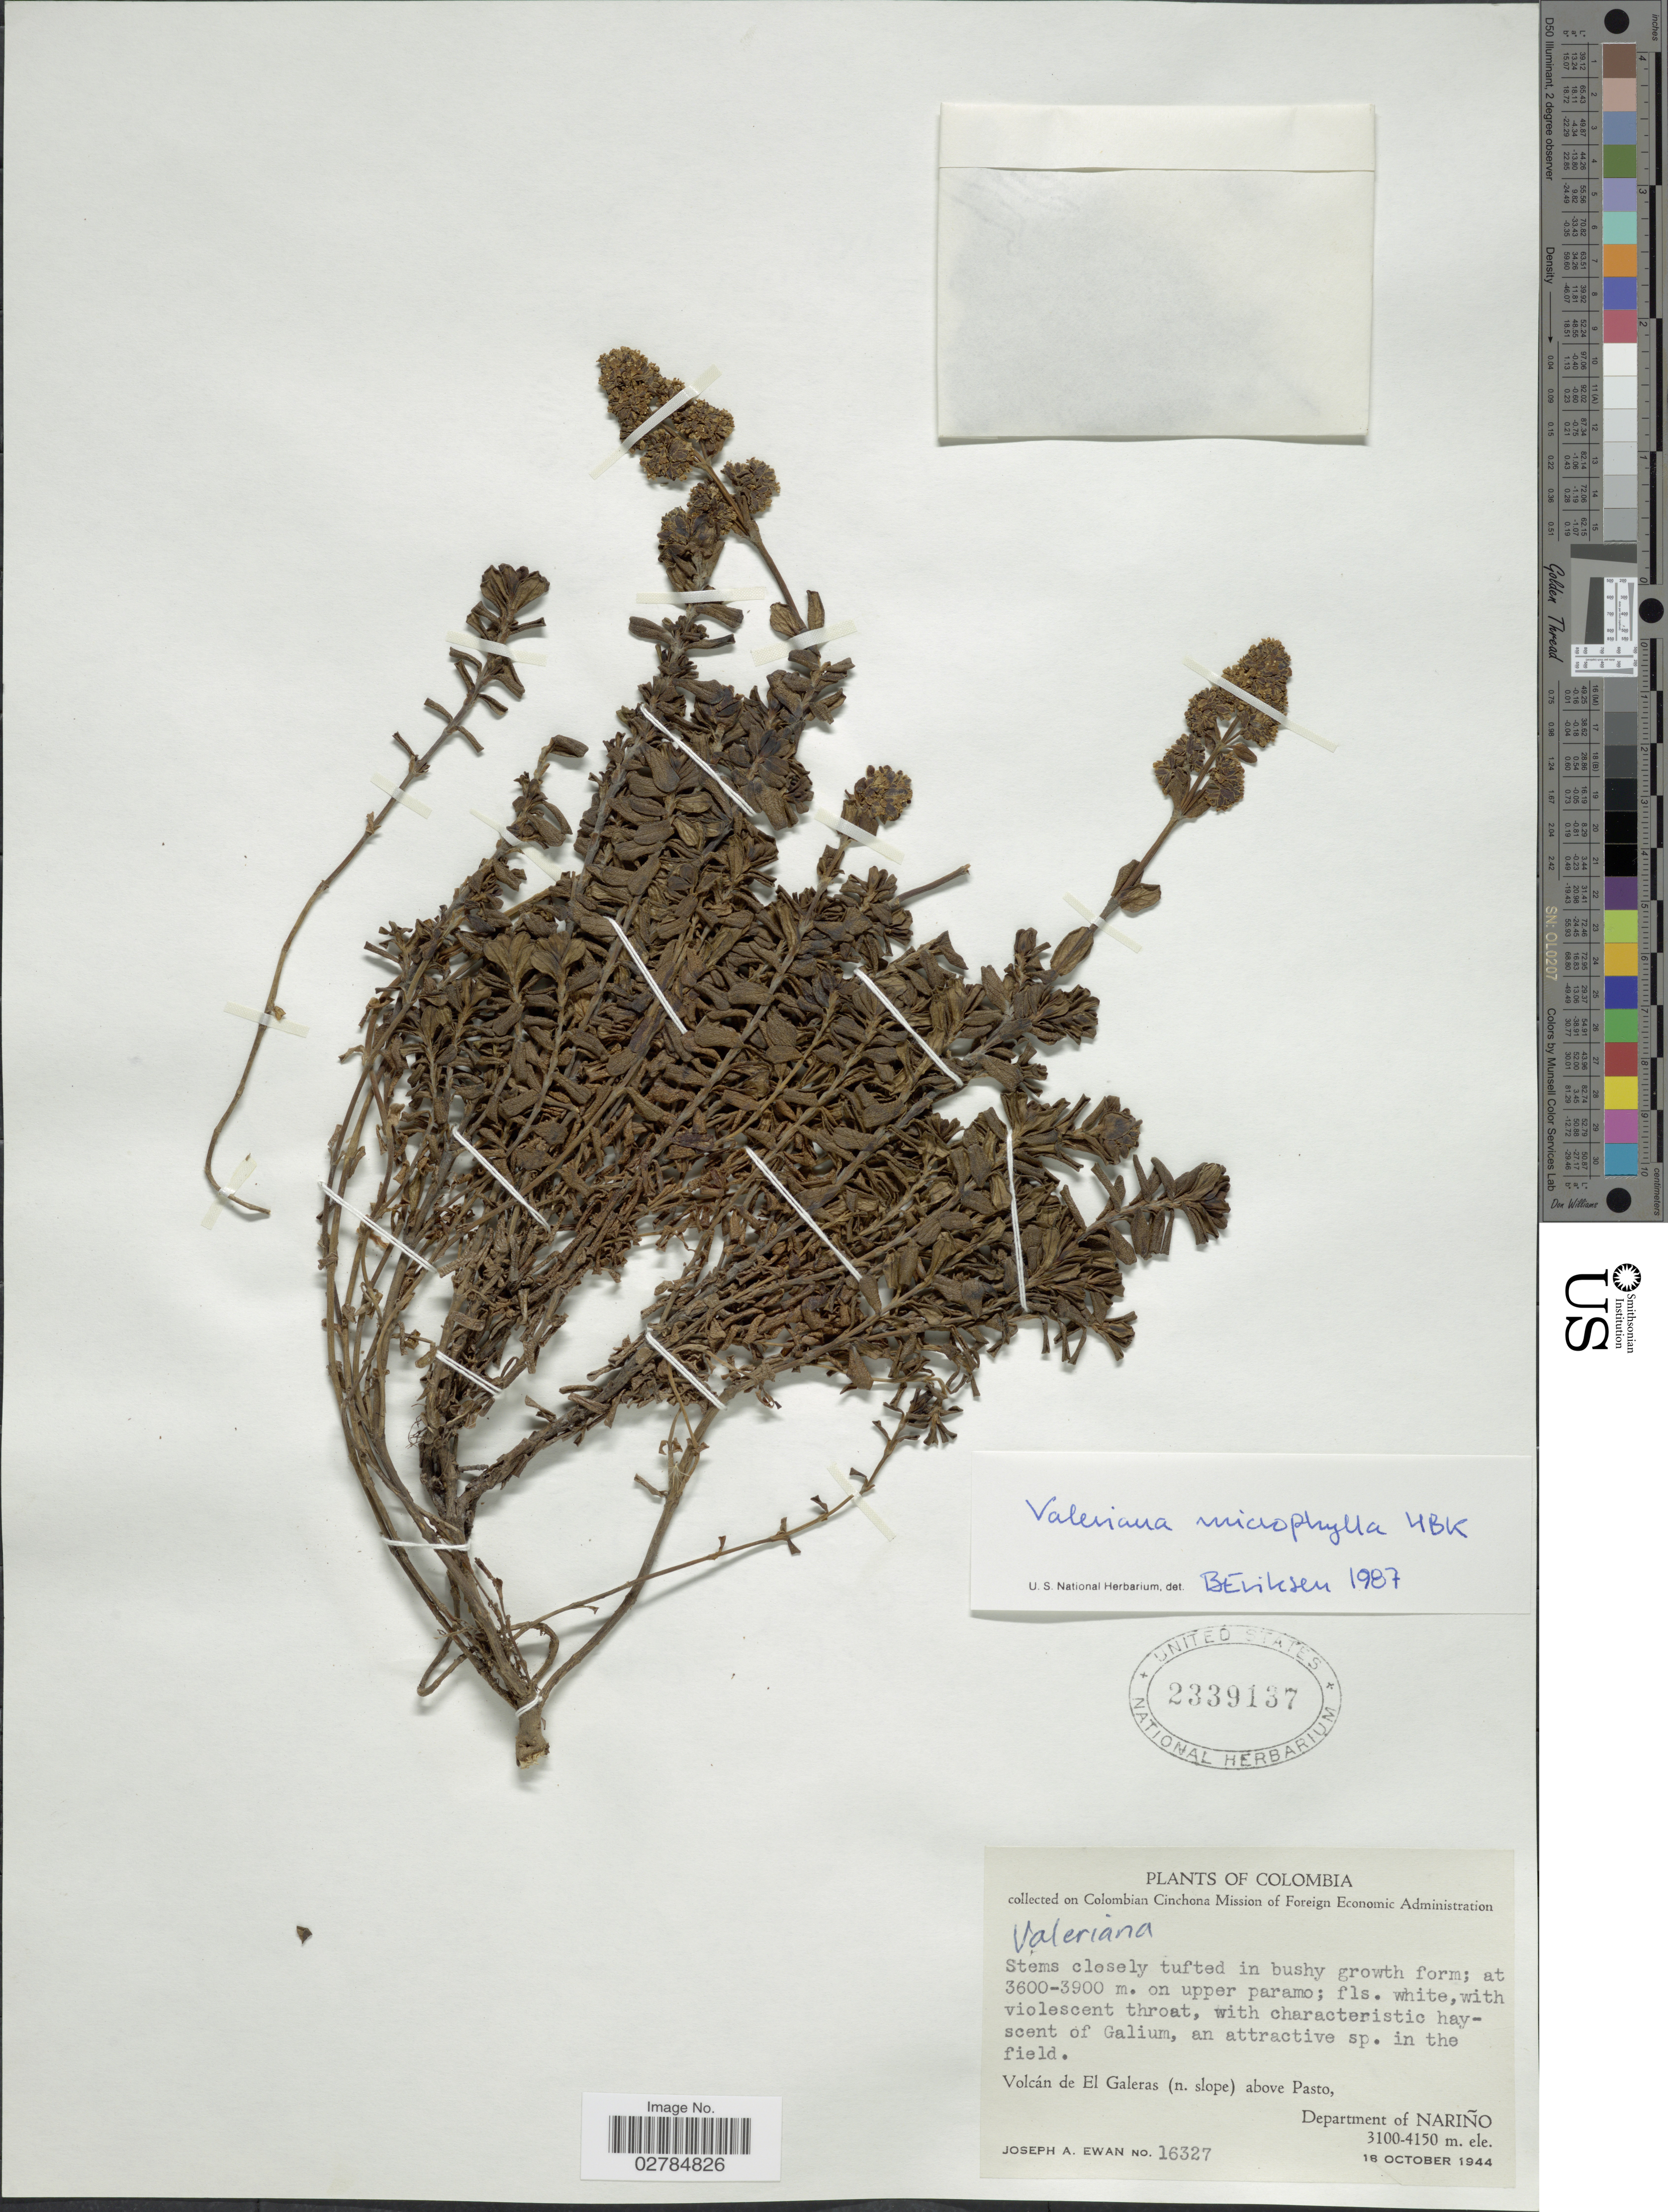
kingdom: Plantae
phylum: Tracheophyta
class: Magnoliopsida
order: Dipsacales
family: Caprifoliaceae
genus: Valeriana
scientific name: Valeriana microphylla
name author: Kunth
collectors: J. A. Ewan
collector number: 16327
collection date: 1944-10-18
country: Colombia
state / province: Nariño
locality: Volcán de El Galeras (n. slope) above Pasto. Department of Nariño.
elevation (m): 3100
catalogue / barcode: US 2339137